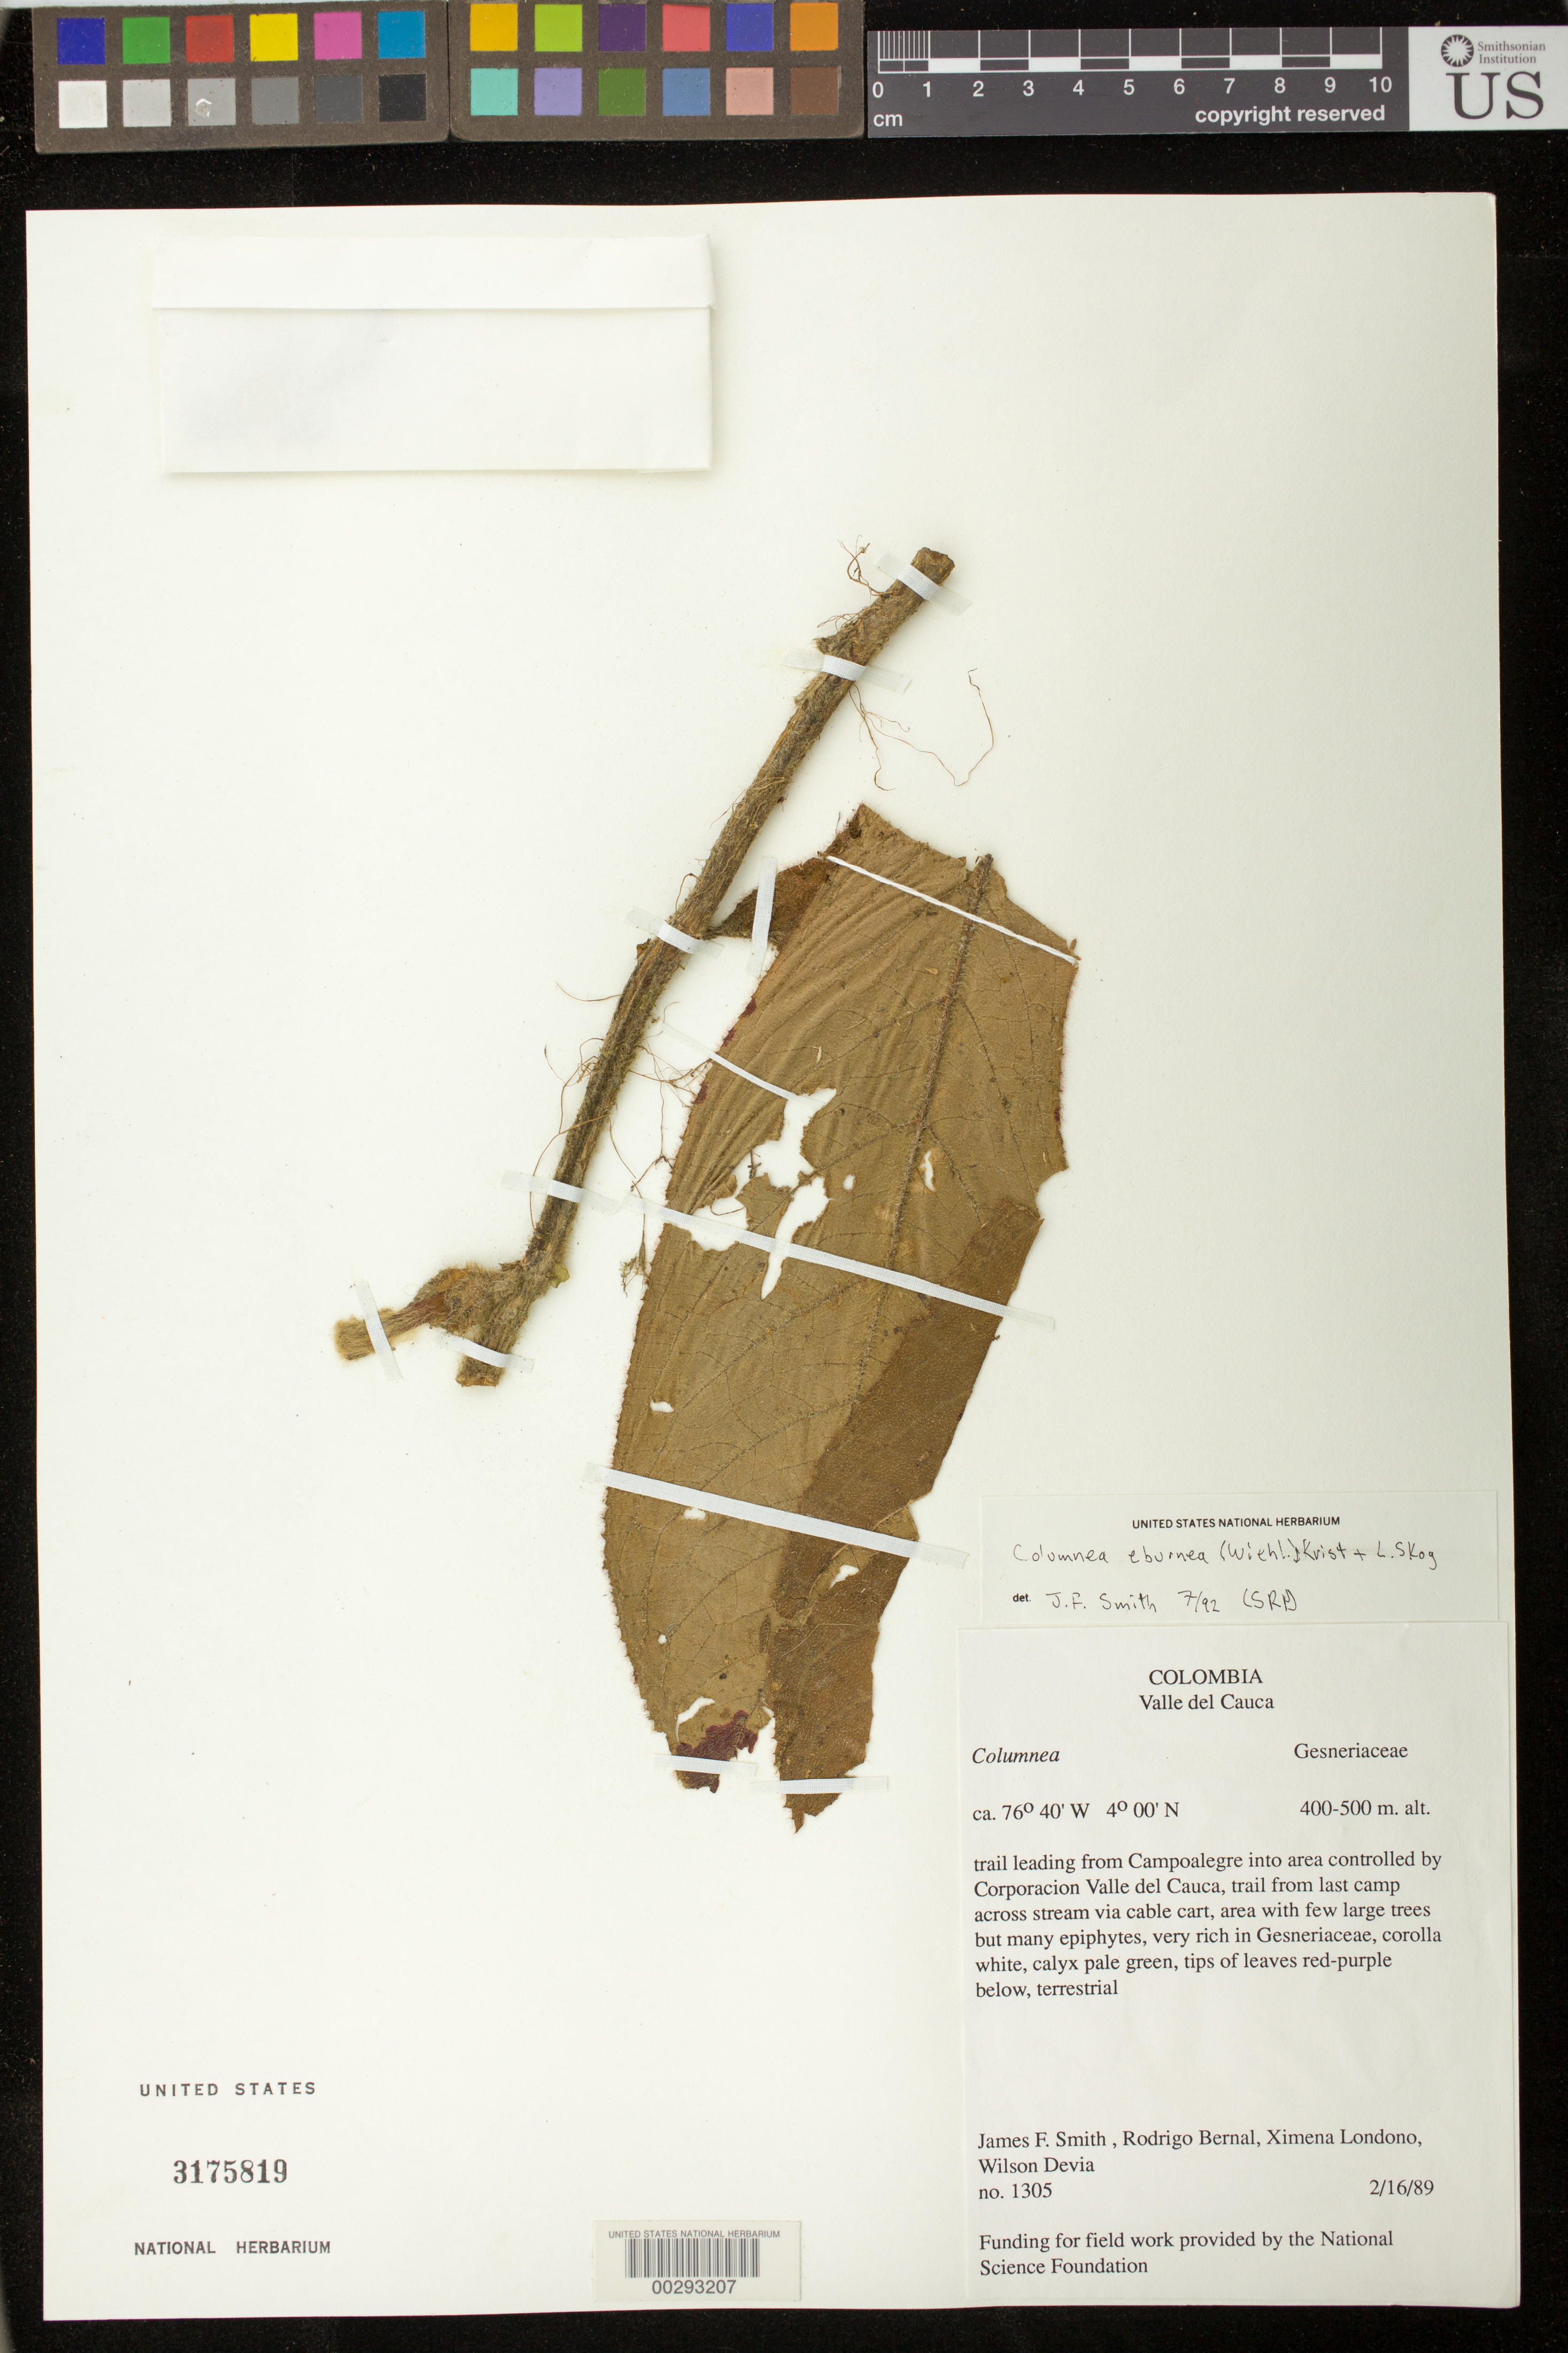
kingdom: Plantae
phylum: Tracheophyta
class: Magnoliopsida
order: Lamiales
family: Gesneriaceae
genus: Columnea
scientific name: Columnea eburnea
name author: (Wiehler) L.P. Kvist & L.E. Skog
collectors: J. Smith, R. Bernal, X. Londoño & W. Devia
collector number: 1305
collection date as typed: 16 Feb 1989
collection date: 1989-02-16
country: Colombia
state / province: Valle del Cauca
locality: From Campoalegre in area of Corporacion Valle del Cauca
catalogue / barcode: US 3175819